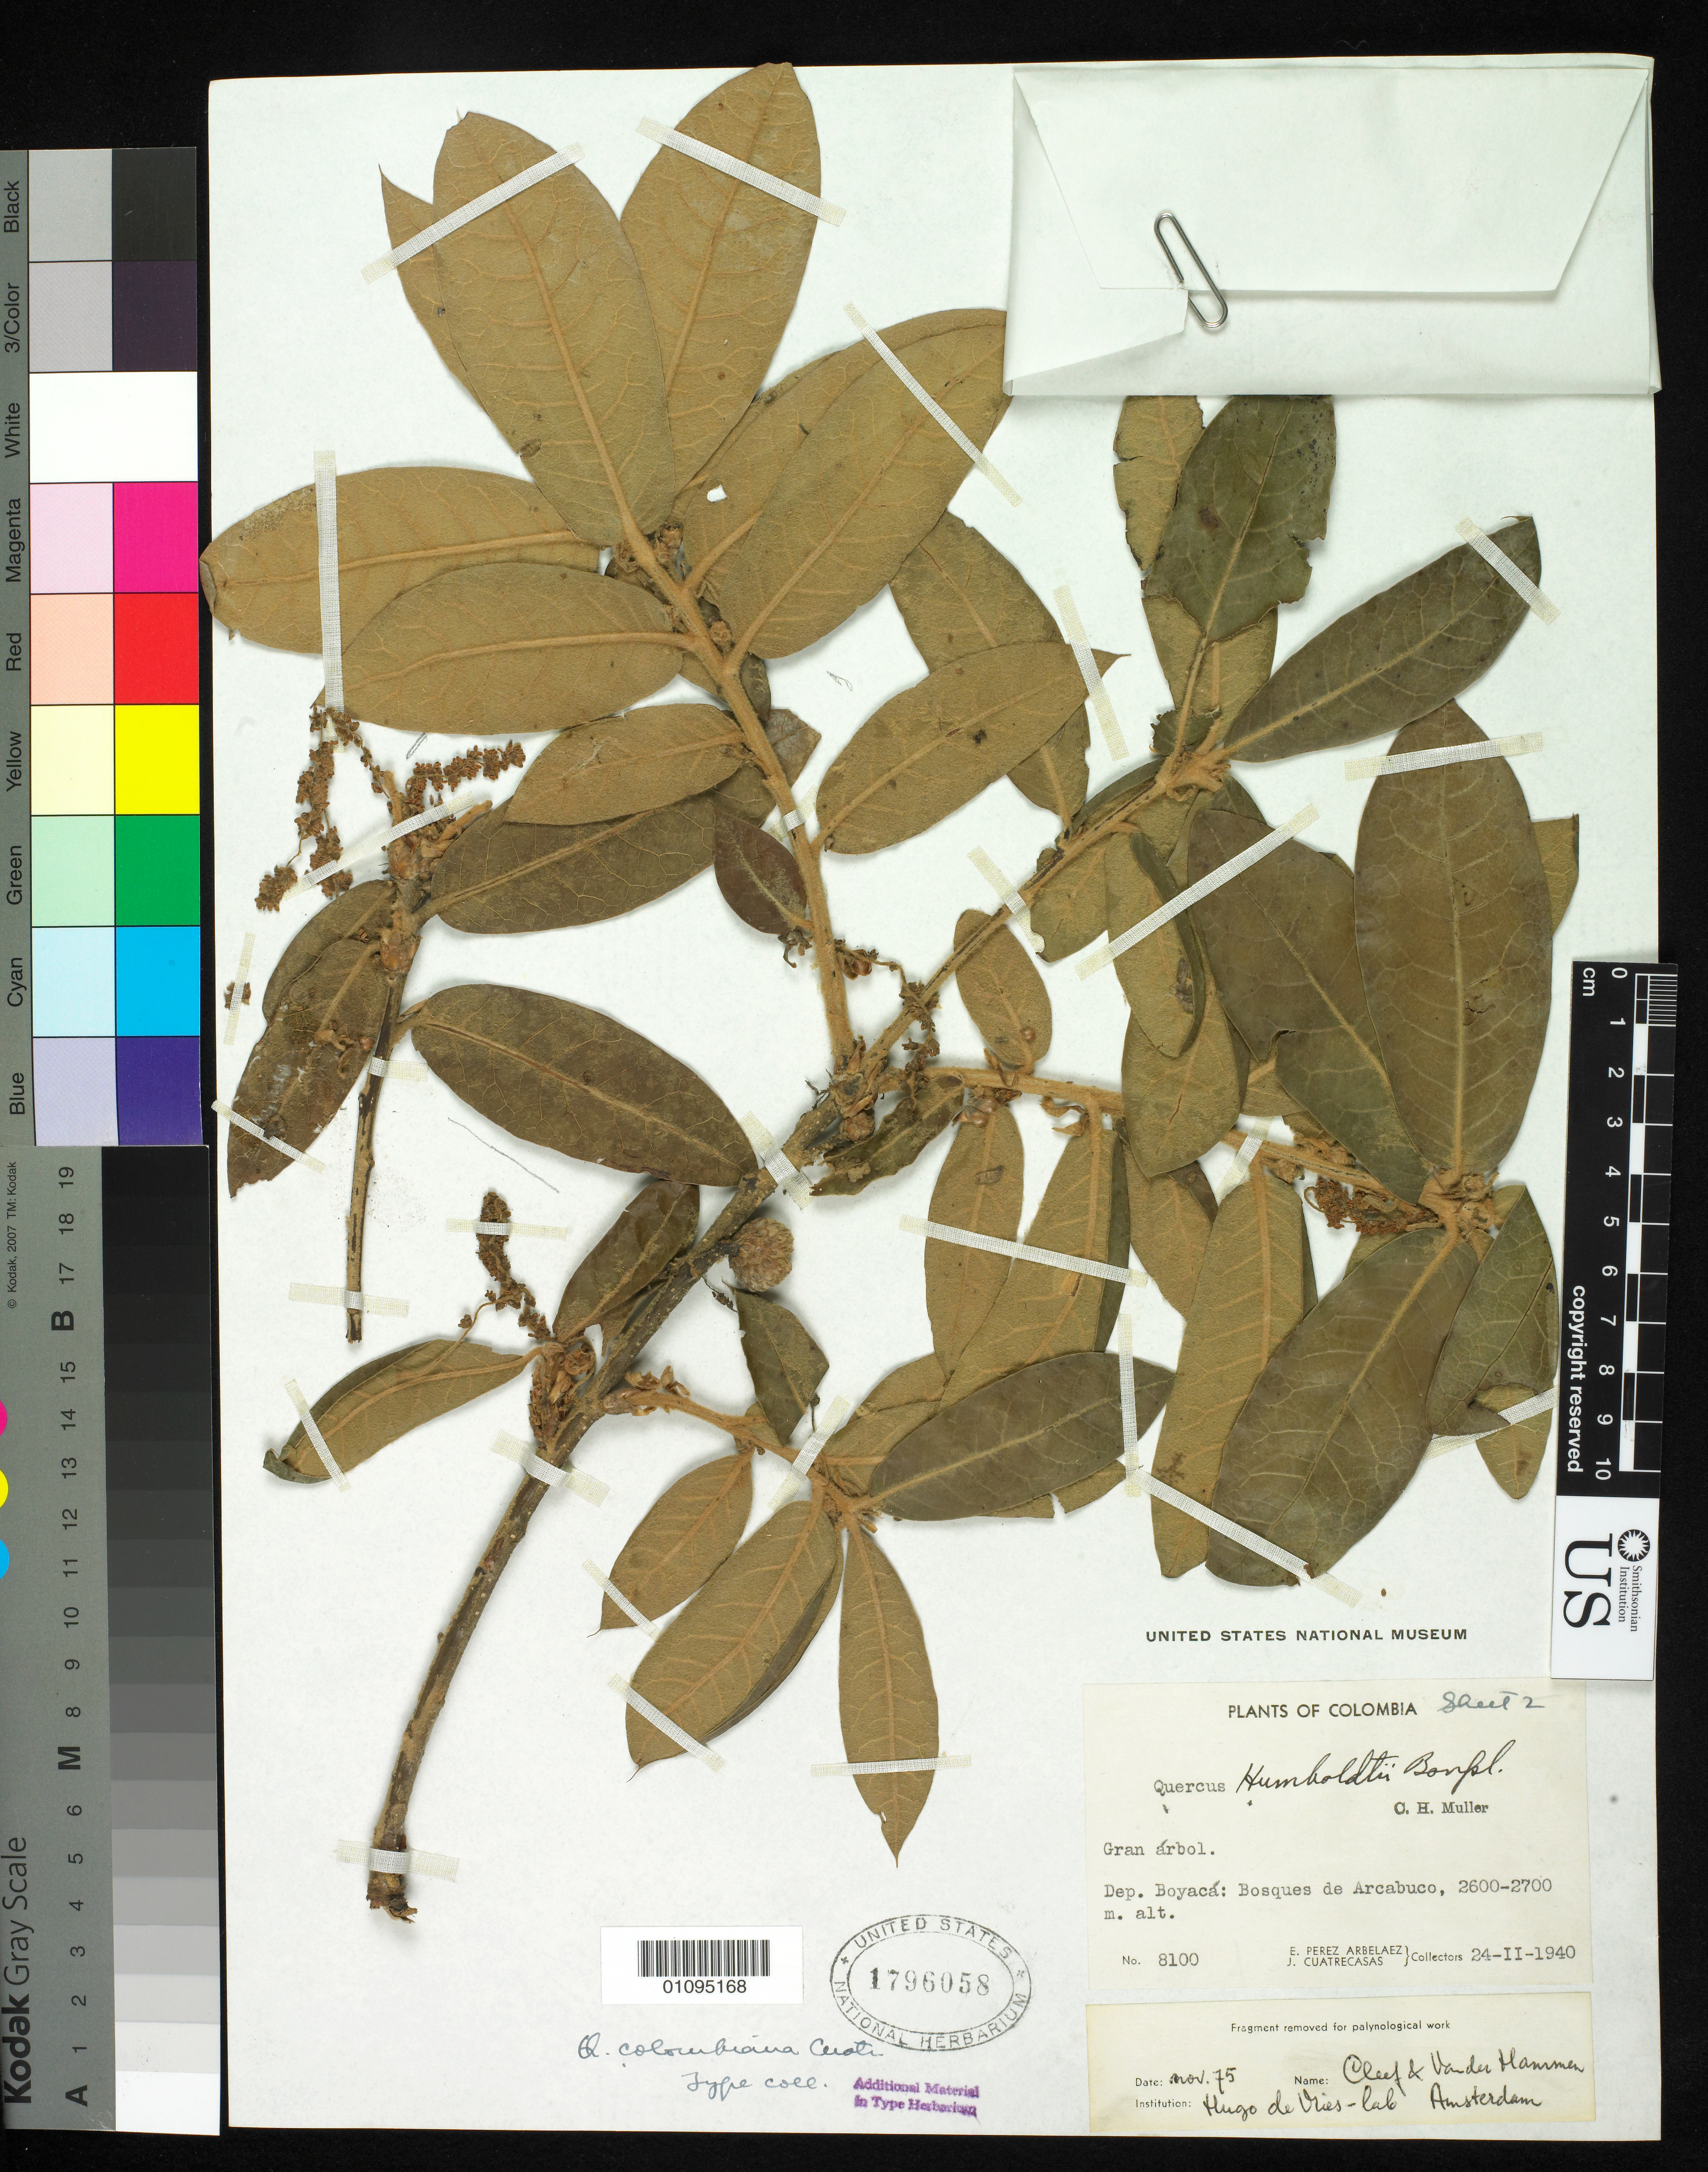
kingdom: Plantae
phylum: Tracheophyta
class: Magnoliopsida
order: Fagales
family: Fagaceae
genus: Quercus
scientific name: Quercus colombiana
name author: Cuatrec.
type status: Type Collection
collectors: E. Pérez Arbeláez & J. Cuatrecasas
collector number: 8100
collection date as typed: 24 Feb 1940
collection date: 1940-02-24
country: Colombia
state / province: Boyacá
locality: Bosques de Arcabuco.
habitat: forest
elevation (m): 2600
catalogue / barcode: US 1796058